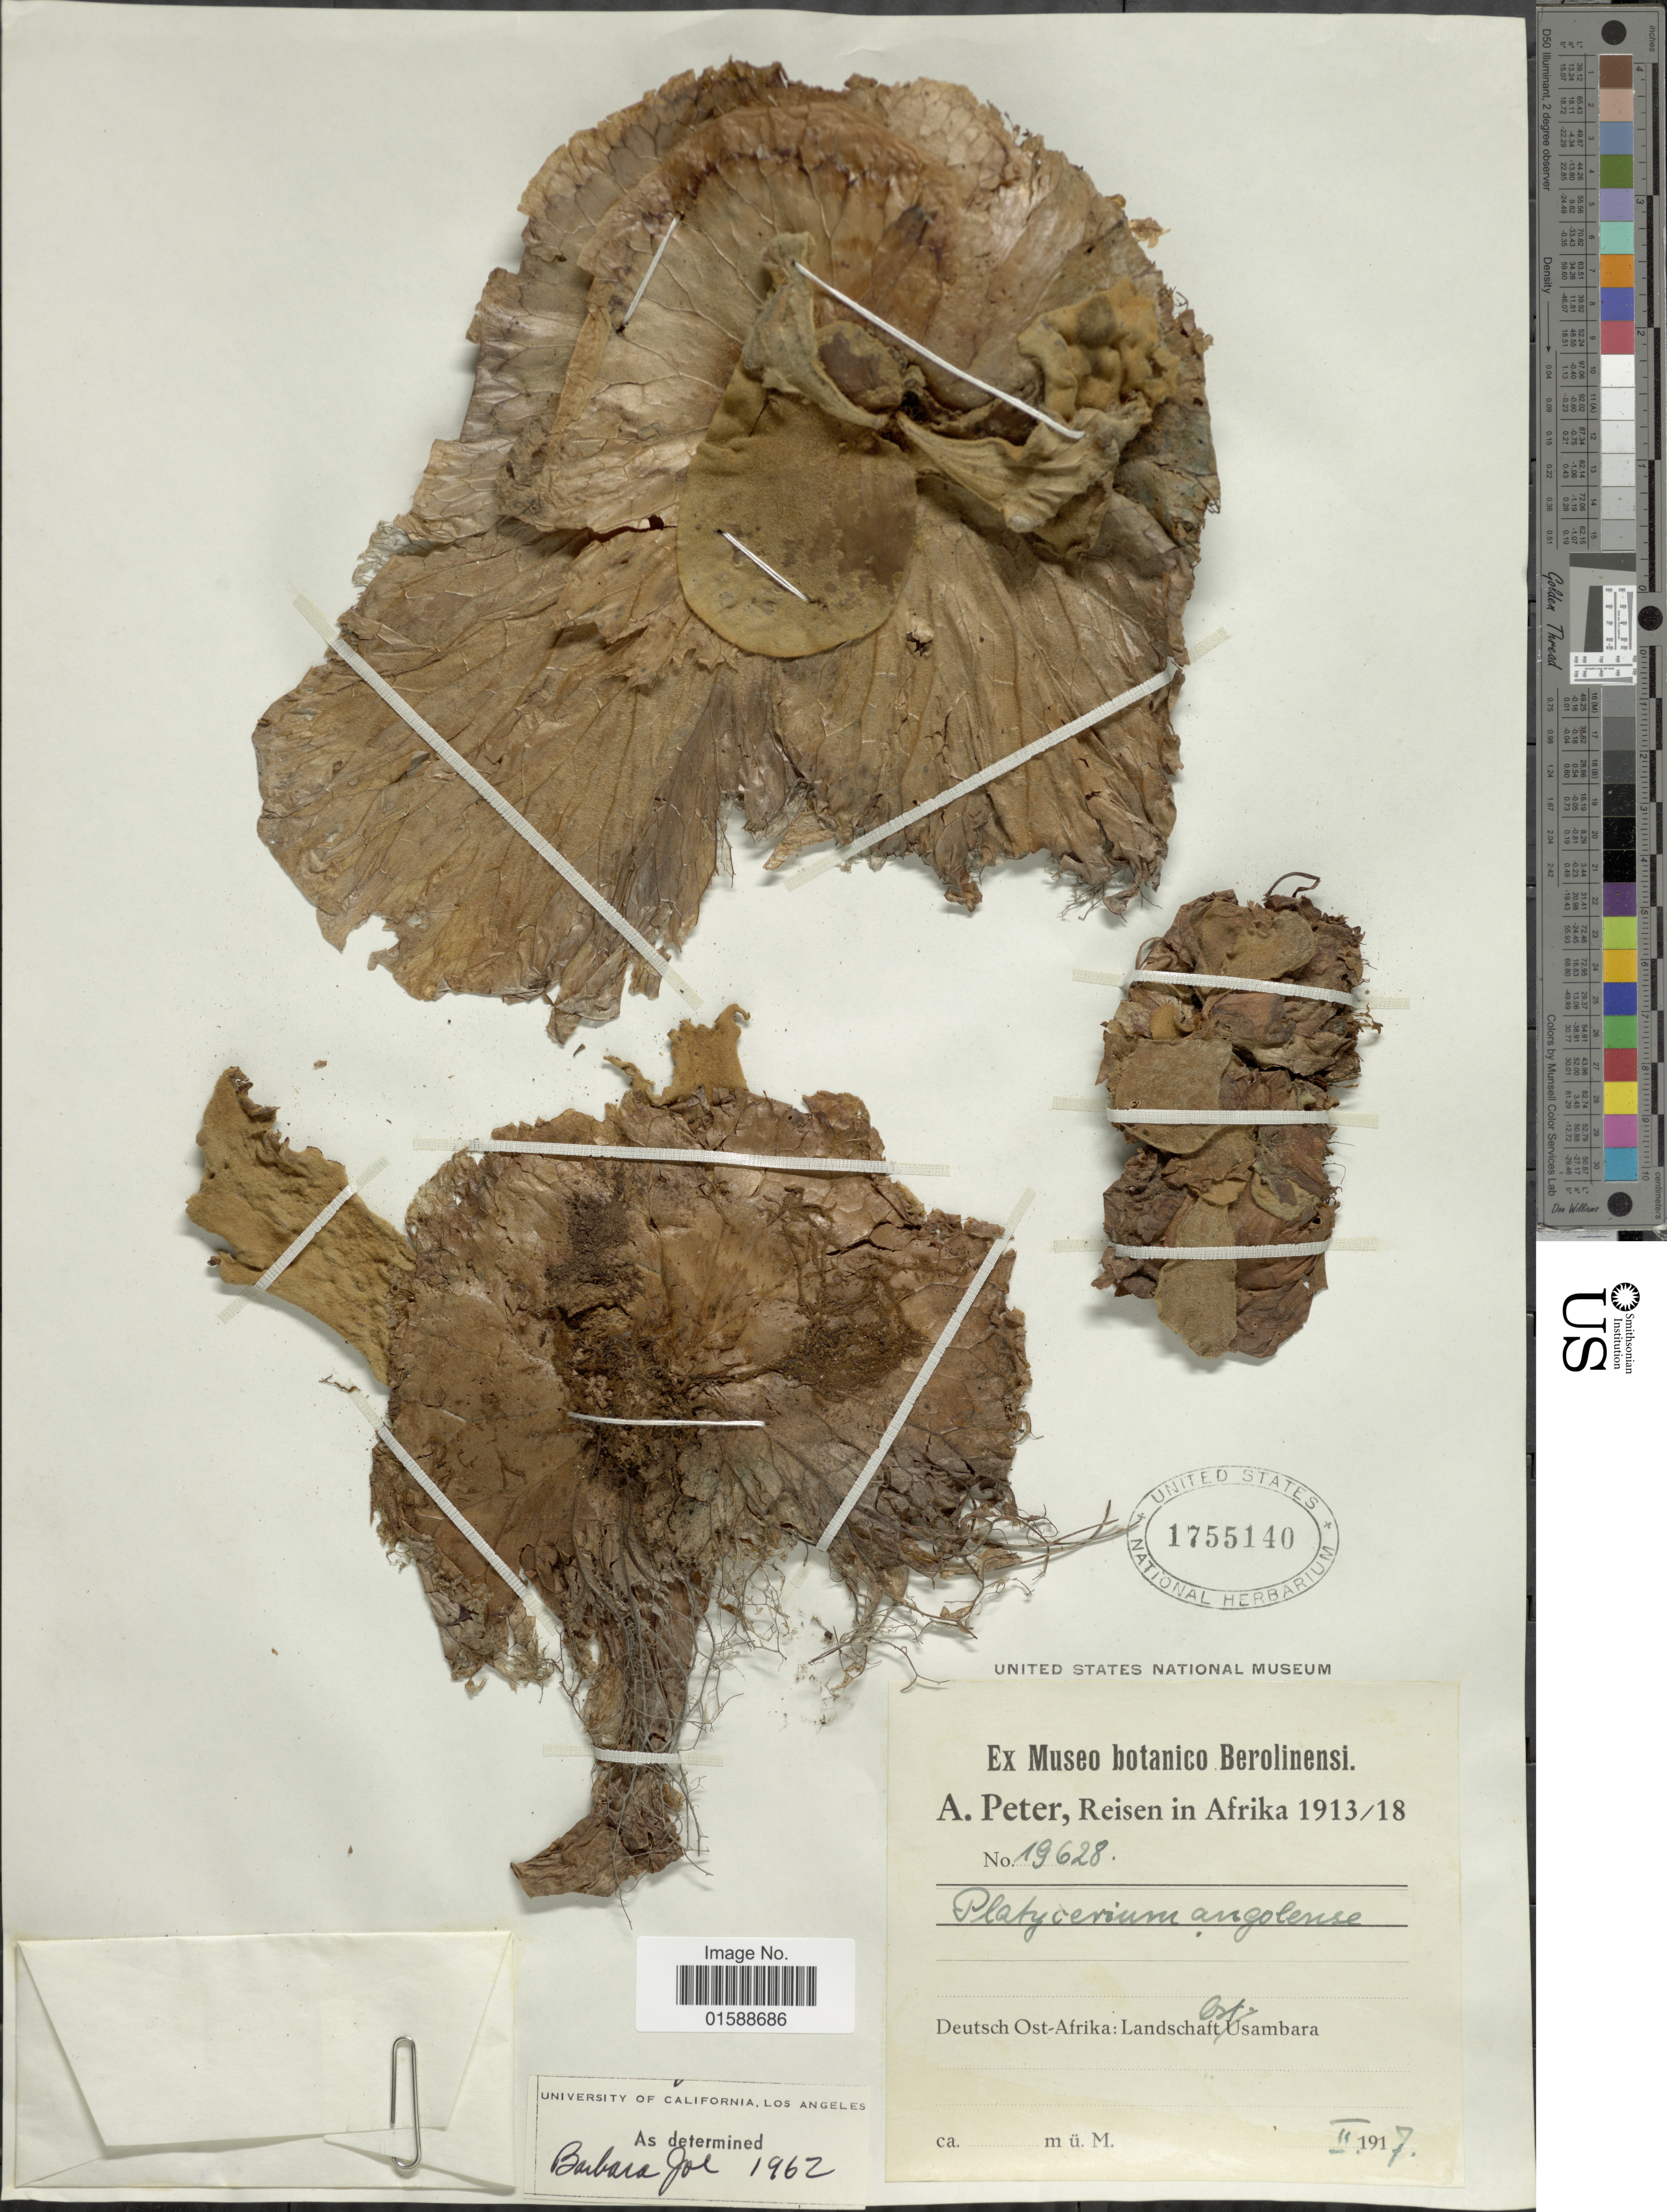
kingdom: Plantae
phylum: Tracheophyta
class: Polypodiopsida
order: Polypodiales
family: Polypodiaceae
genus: Platycerium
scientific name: Platycerium angolense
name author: Welw. ex Baker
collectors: A. Peter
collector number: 19628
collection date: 1917-02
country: Tanzania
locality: Afrika. Deutsch Ost-Afrika: Landschaft Ost. Usamabara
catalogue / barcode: US 1755140